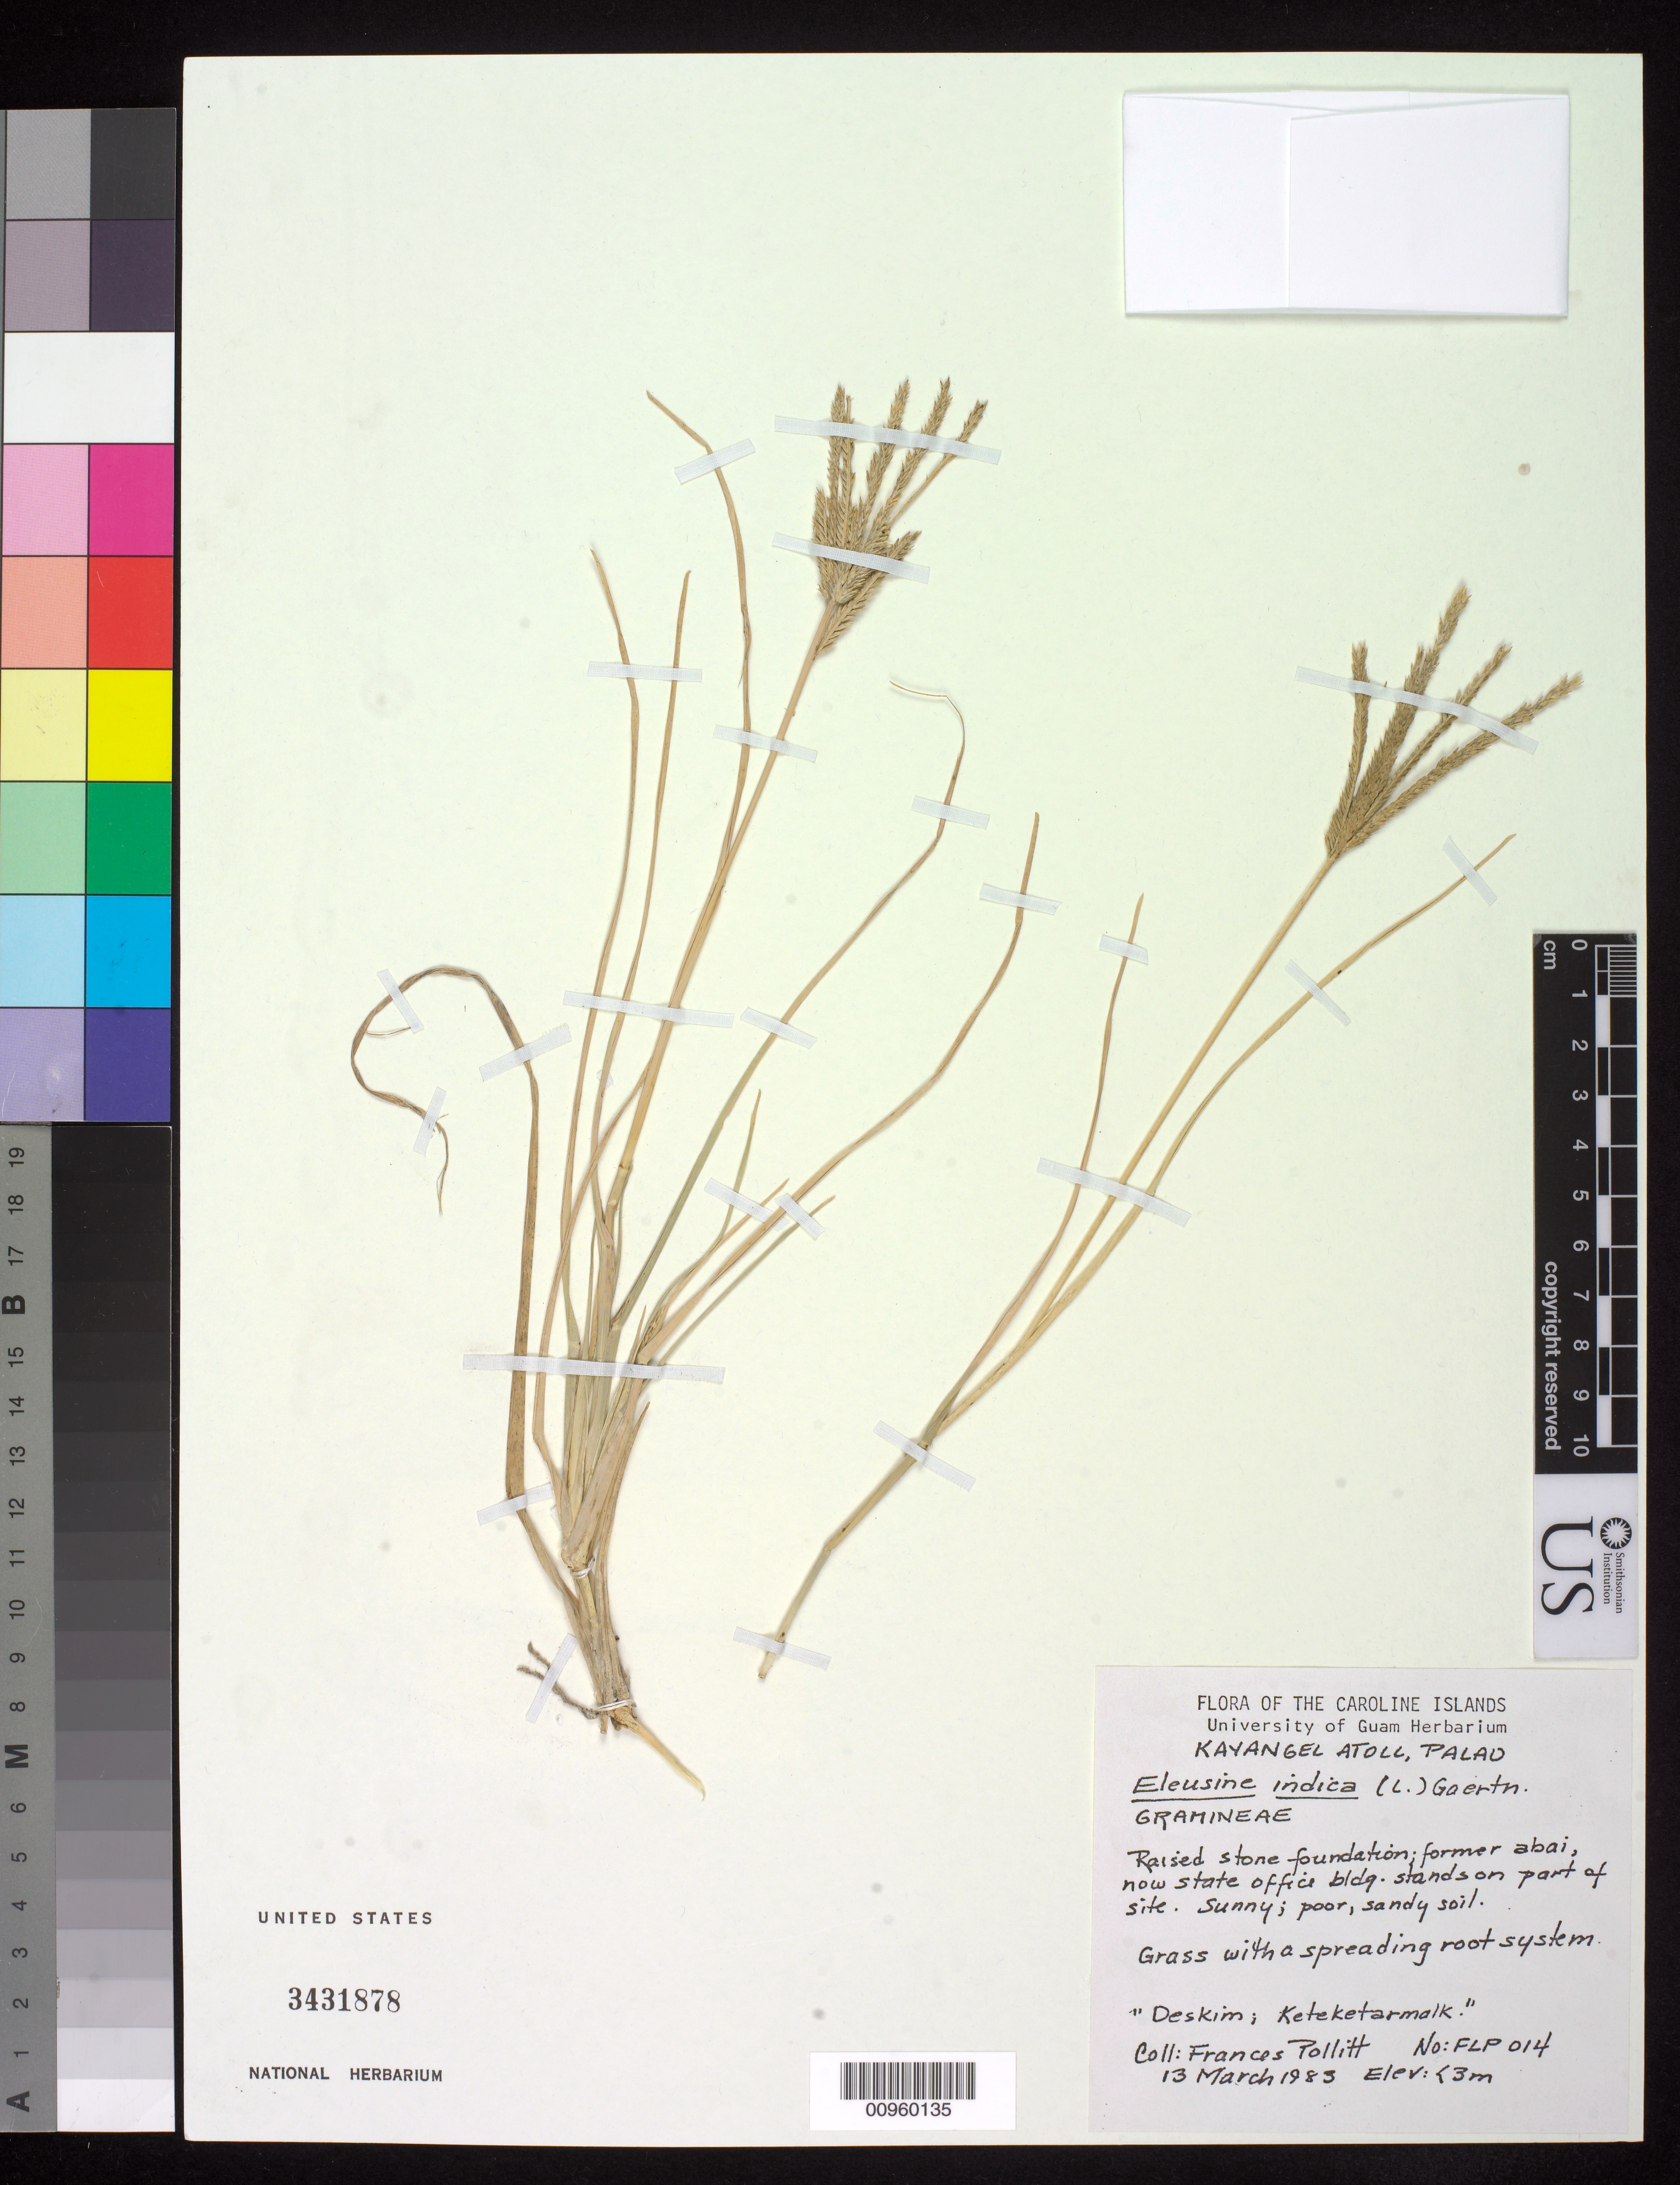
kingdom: Plantae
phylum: Tracheophyta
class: Liliopsida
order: Poales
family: Poaceae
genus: Eleusine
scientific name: Eleusine indica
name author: (L.) Gaertn.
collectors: F. Pollitt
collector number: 014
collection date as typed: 13 Mar 1982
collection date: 1982-03-13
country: Palau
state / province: Kayangel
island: Ngcheangel [Kayangel] Atoll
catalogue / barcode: US 3431878